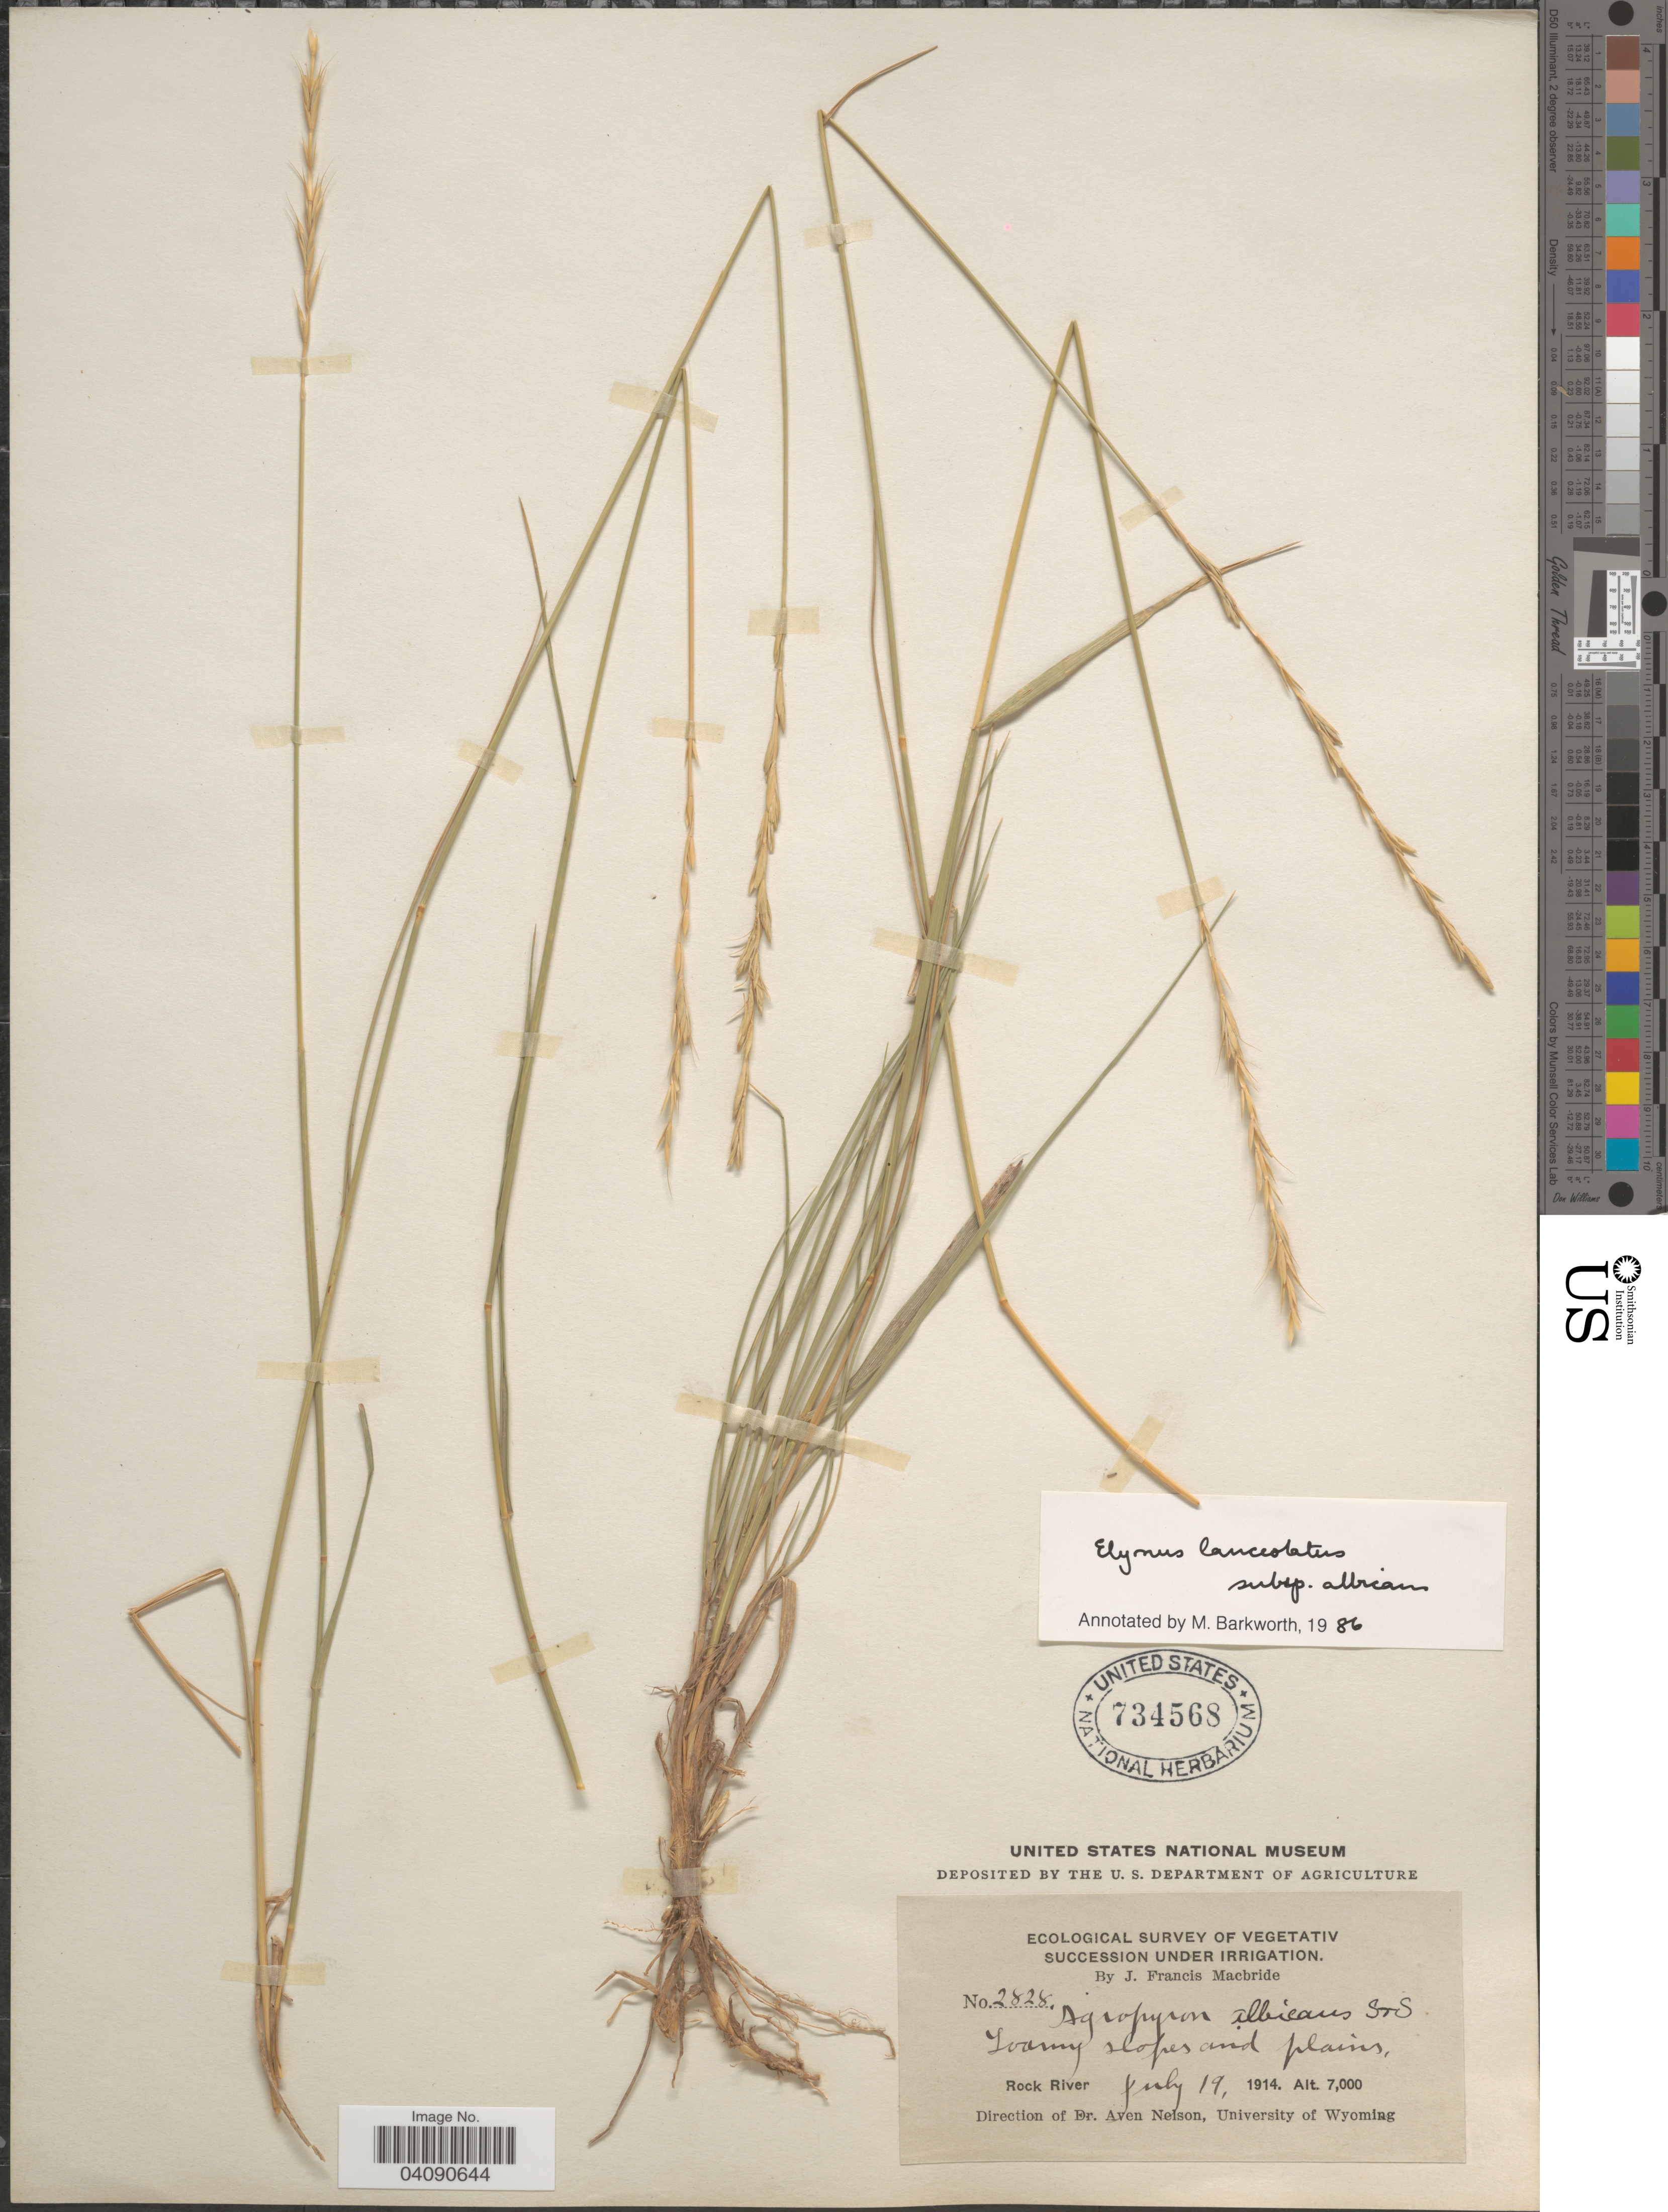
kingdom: Plantae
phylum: Tracheophyta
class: Liliopsida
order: Poales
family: Poaceae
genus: Elymus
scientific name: Elymus albicans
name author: (Scribn. & J.G. Sm.) Á. Löve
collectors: J. F. Macbride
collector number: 2828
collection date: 1914-07-19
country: United States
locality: Ecological Survey of Vegetativ Succession Under Irrigation. Loamy slopes and plains, Rock River.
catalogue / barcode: US 734568